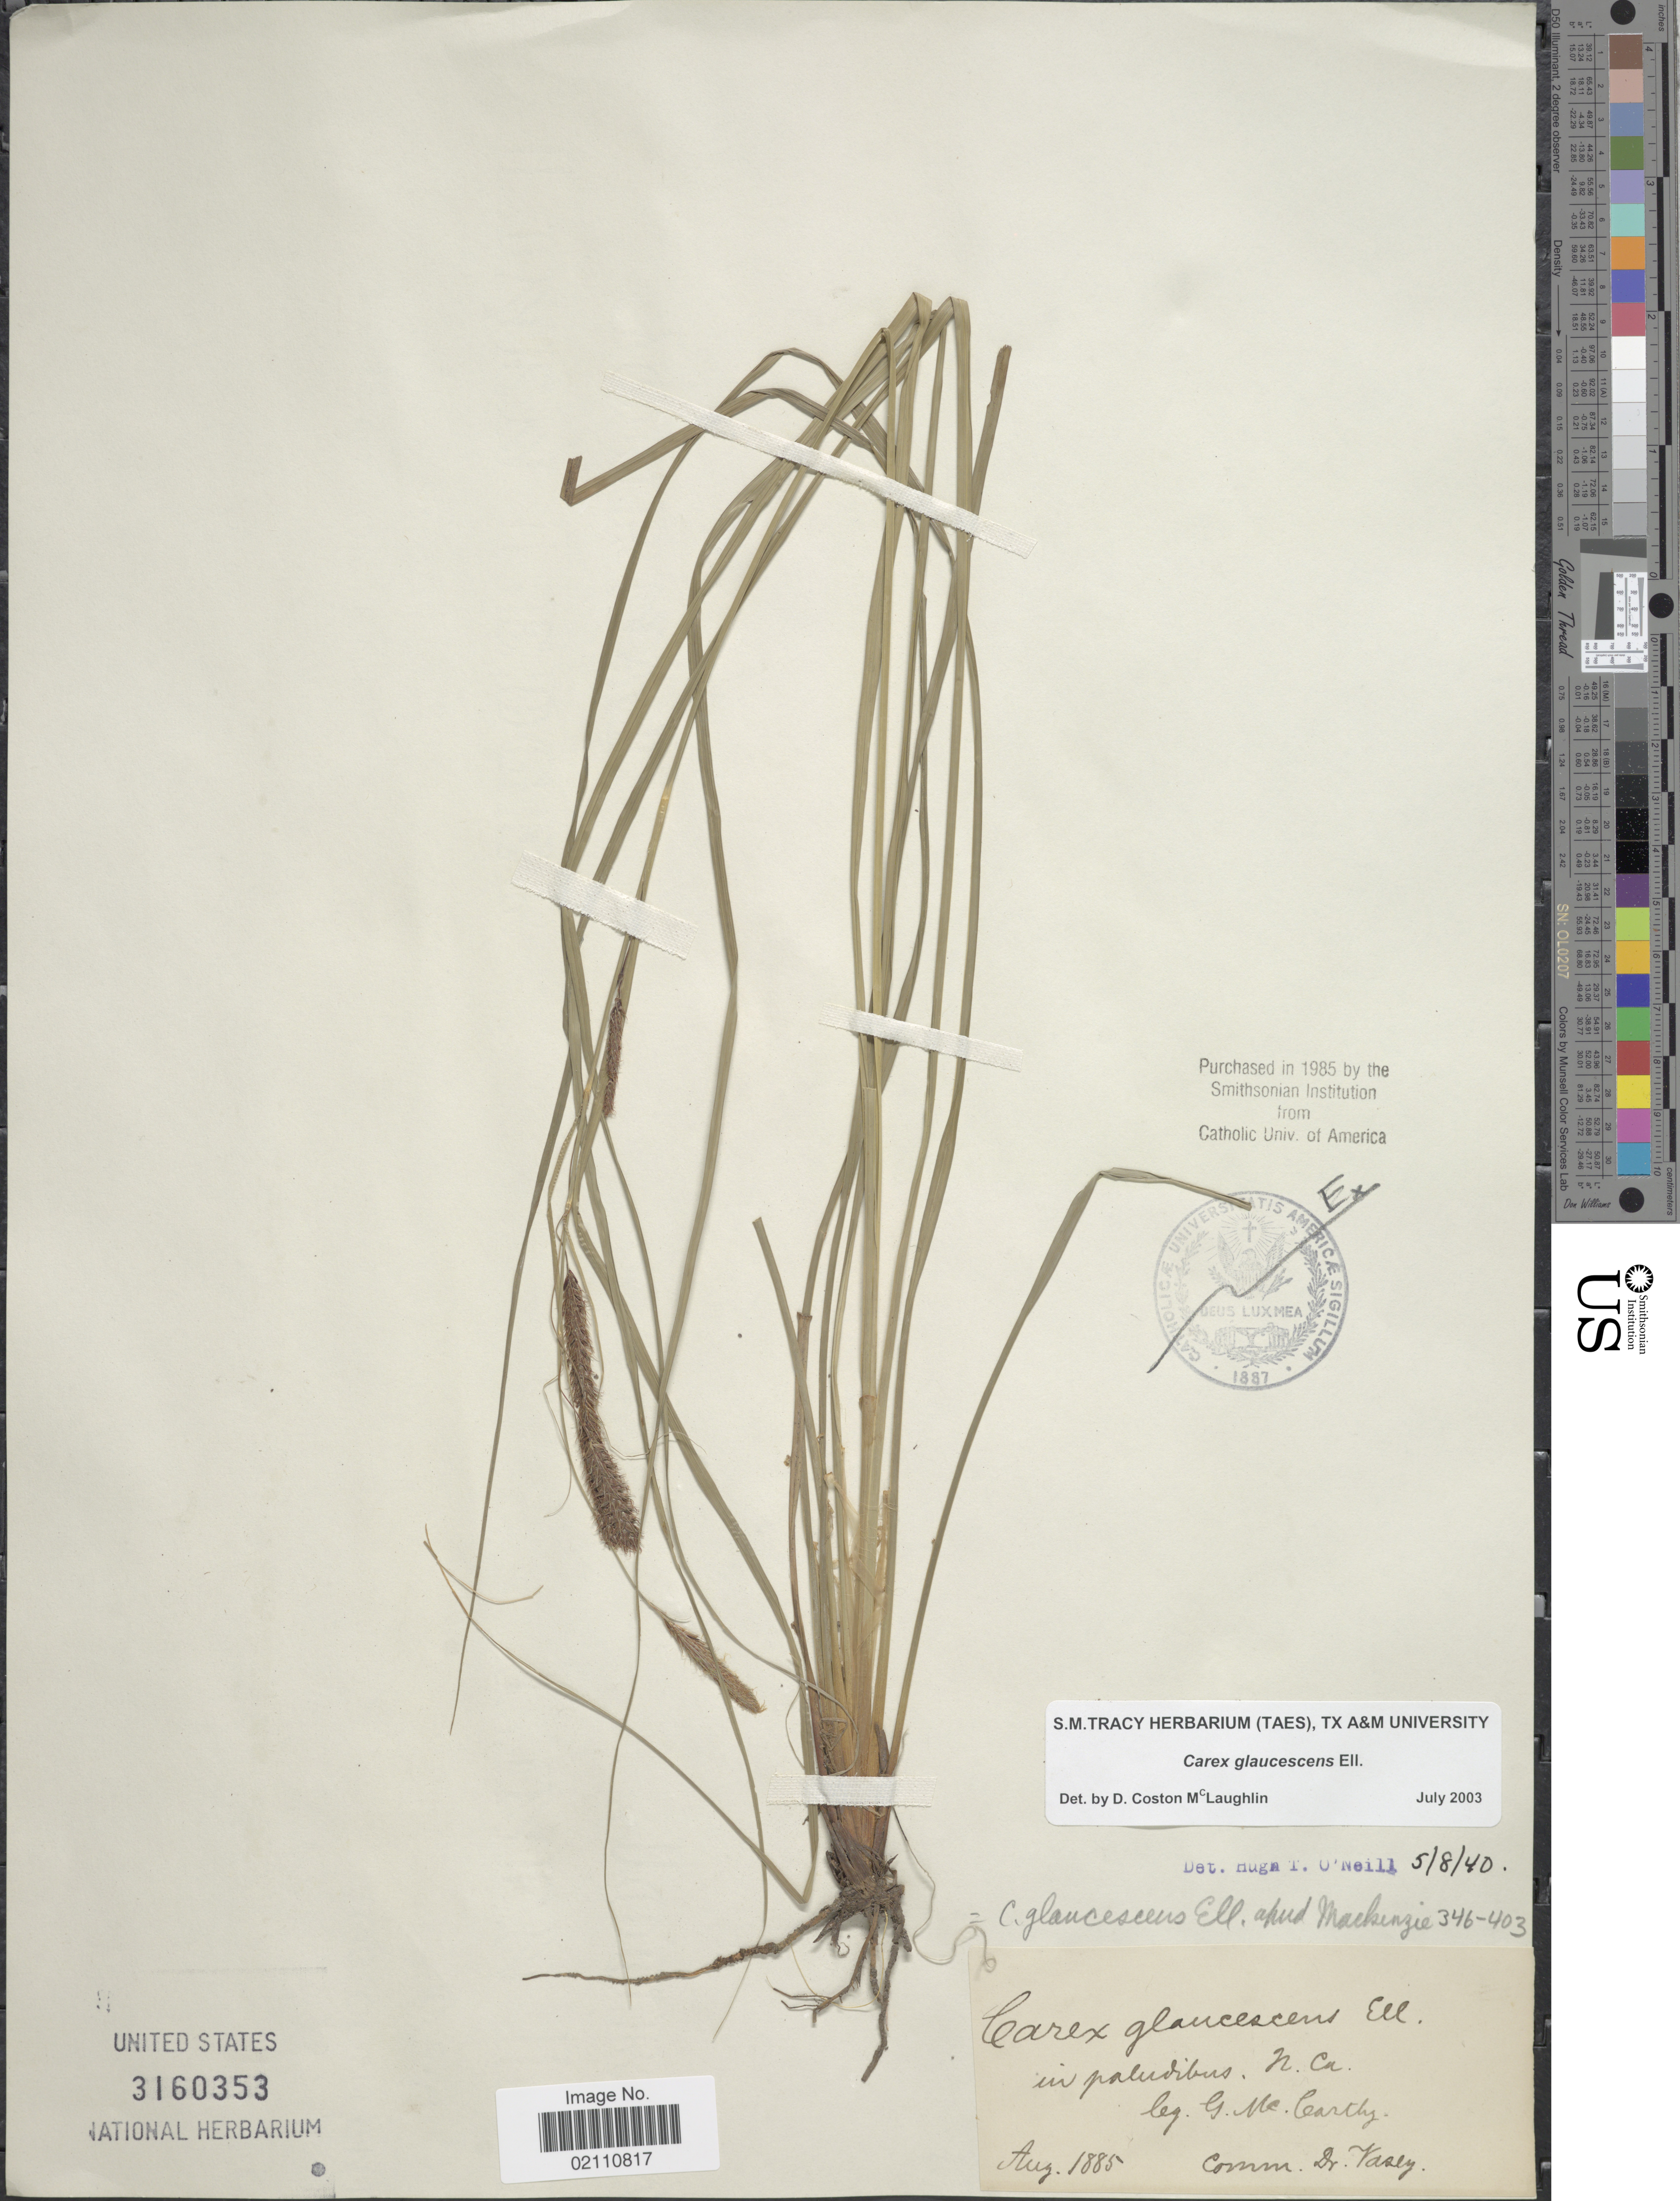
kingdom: Plantae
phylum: Tracheophyta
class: Liliopsida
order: Poales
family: Cyperaceae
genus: Carex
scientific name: Carex glaucescens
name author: Elliott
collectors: G. McCarthy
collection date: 1885-08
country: United States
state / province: North Carolina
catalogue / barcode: US 3160353